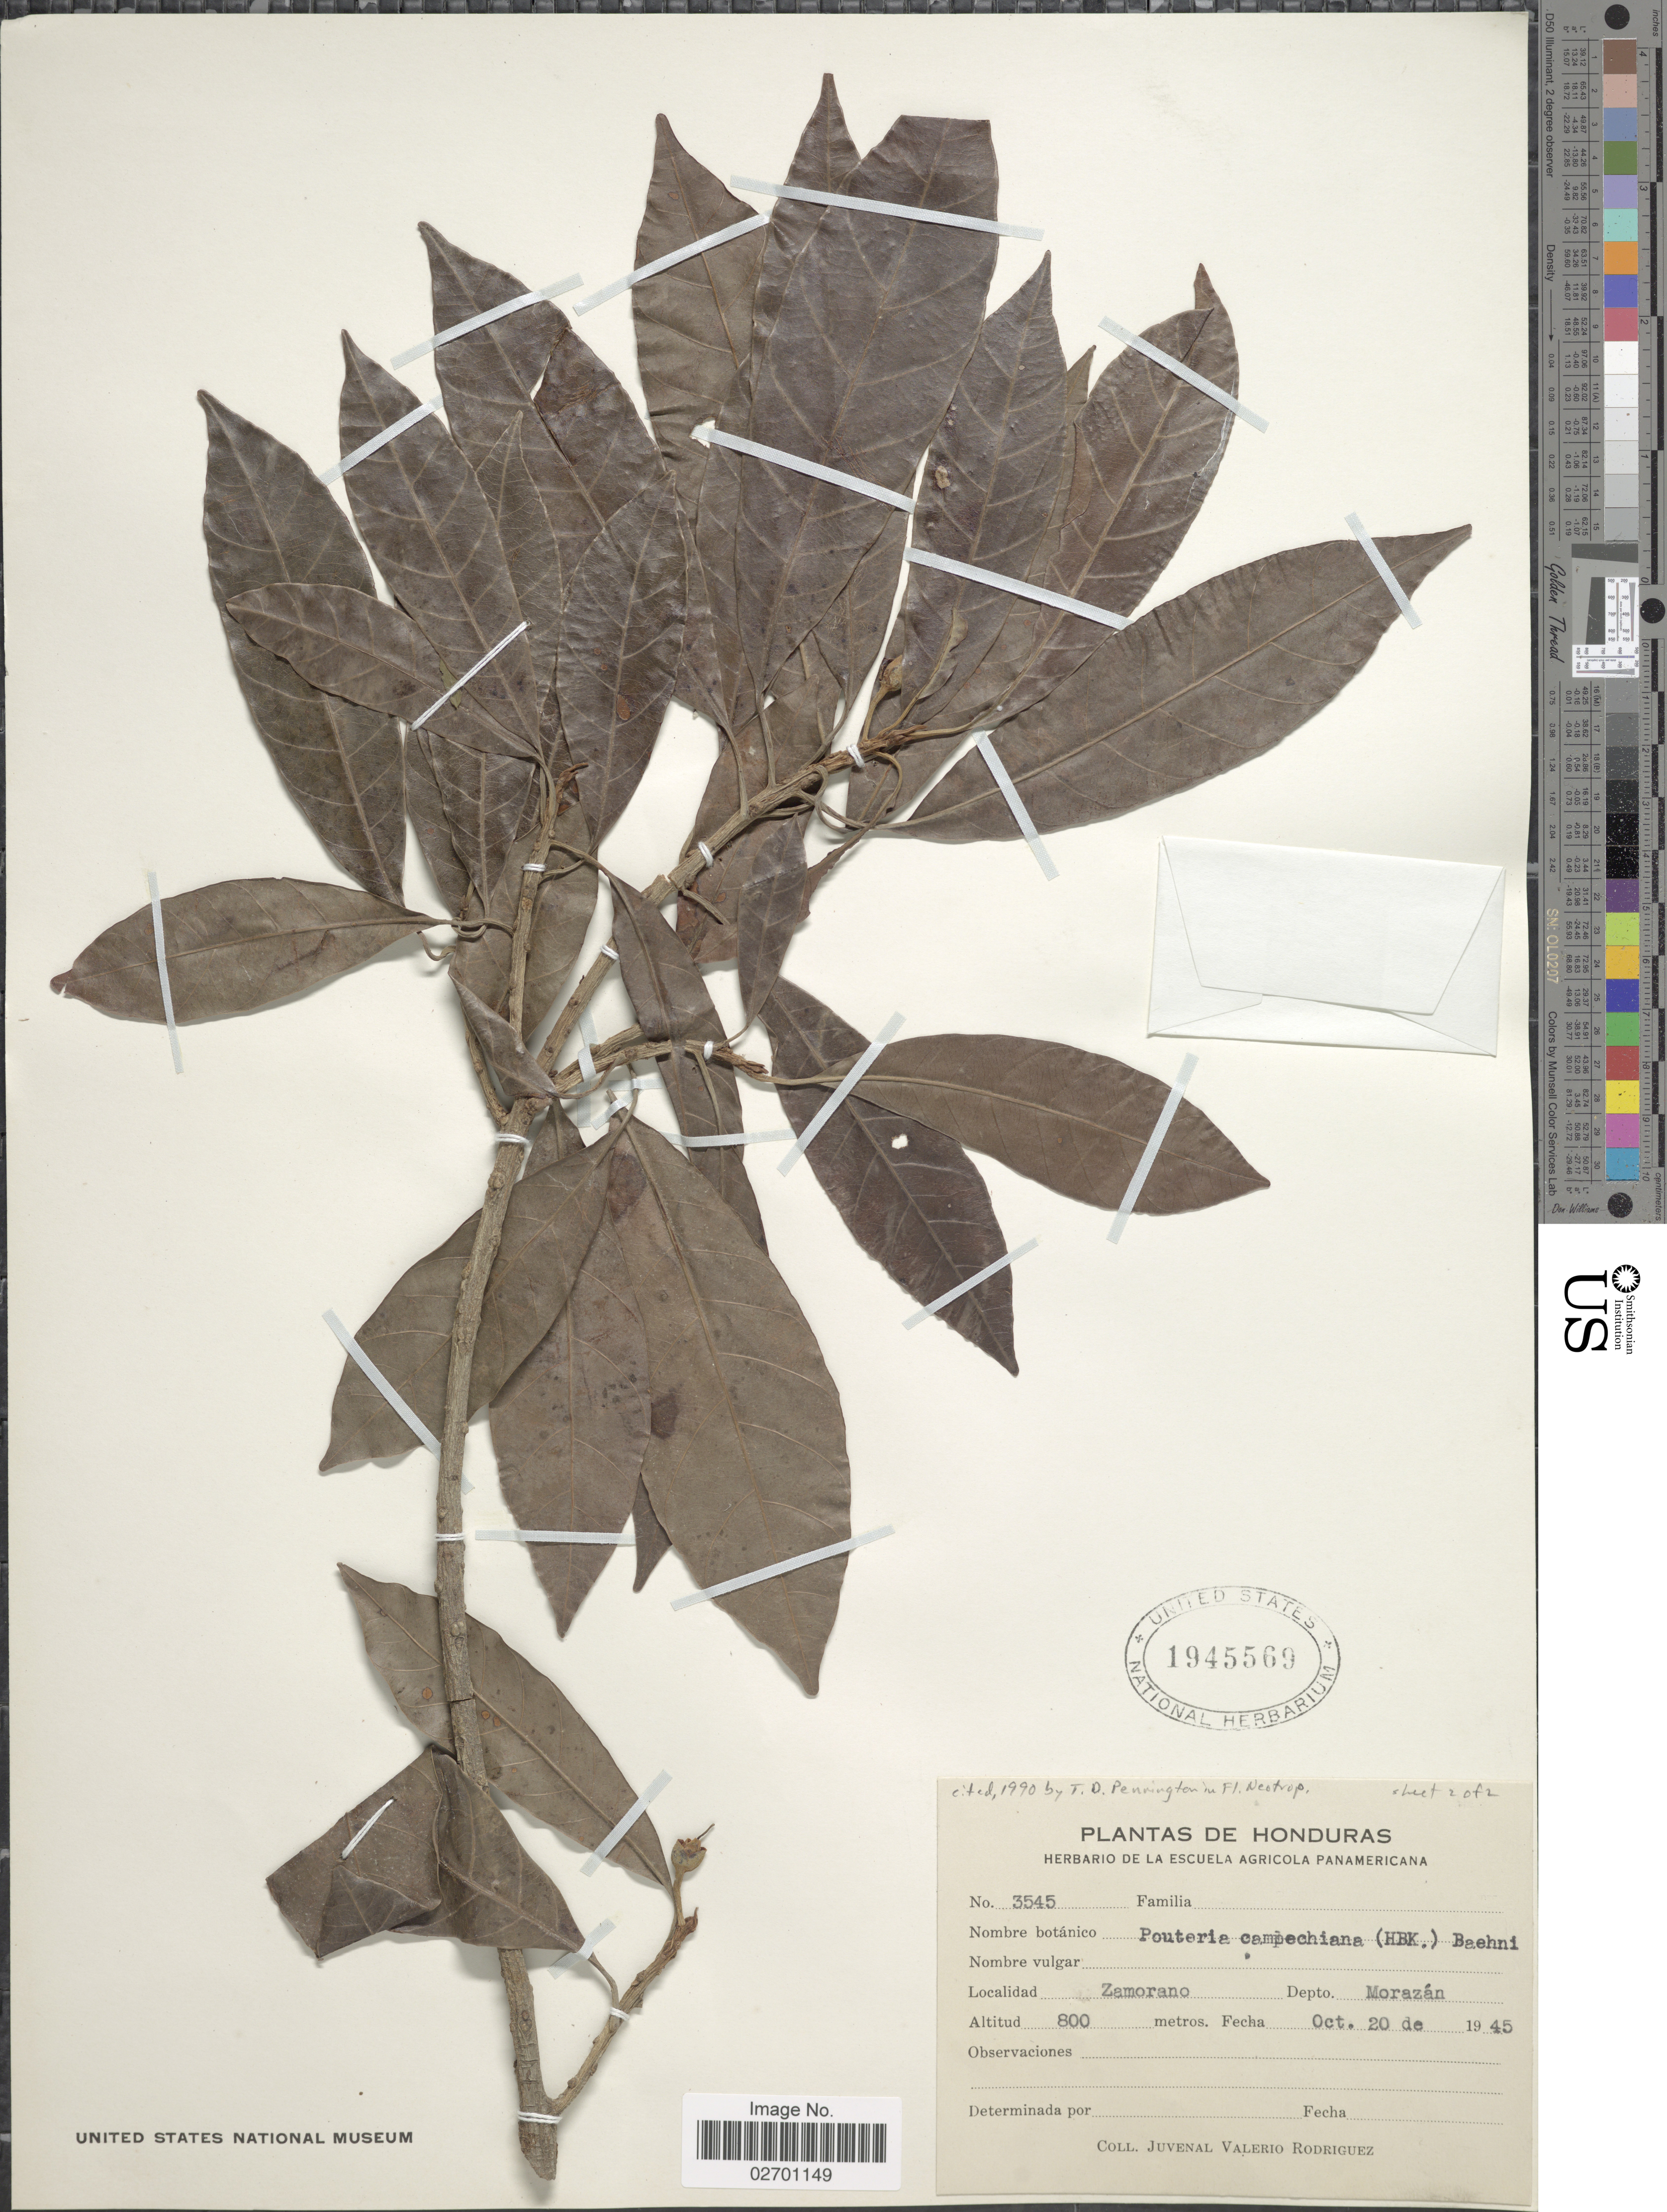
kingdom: Plantae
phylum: Tracheophyta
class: Magnoliopsida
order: Ericales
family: Sapotaceae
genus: Pouteria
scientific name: Pouteria campechiana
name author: (Kunth) Baehni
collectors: J. Rodriguez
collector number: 3545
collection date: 1945-10-20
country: Honduras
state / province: Fco. Morazán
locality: Zamorano. Depto. Morazan.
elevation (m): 800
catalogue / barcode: US 1945569